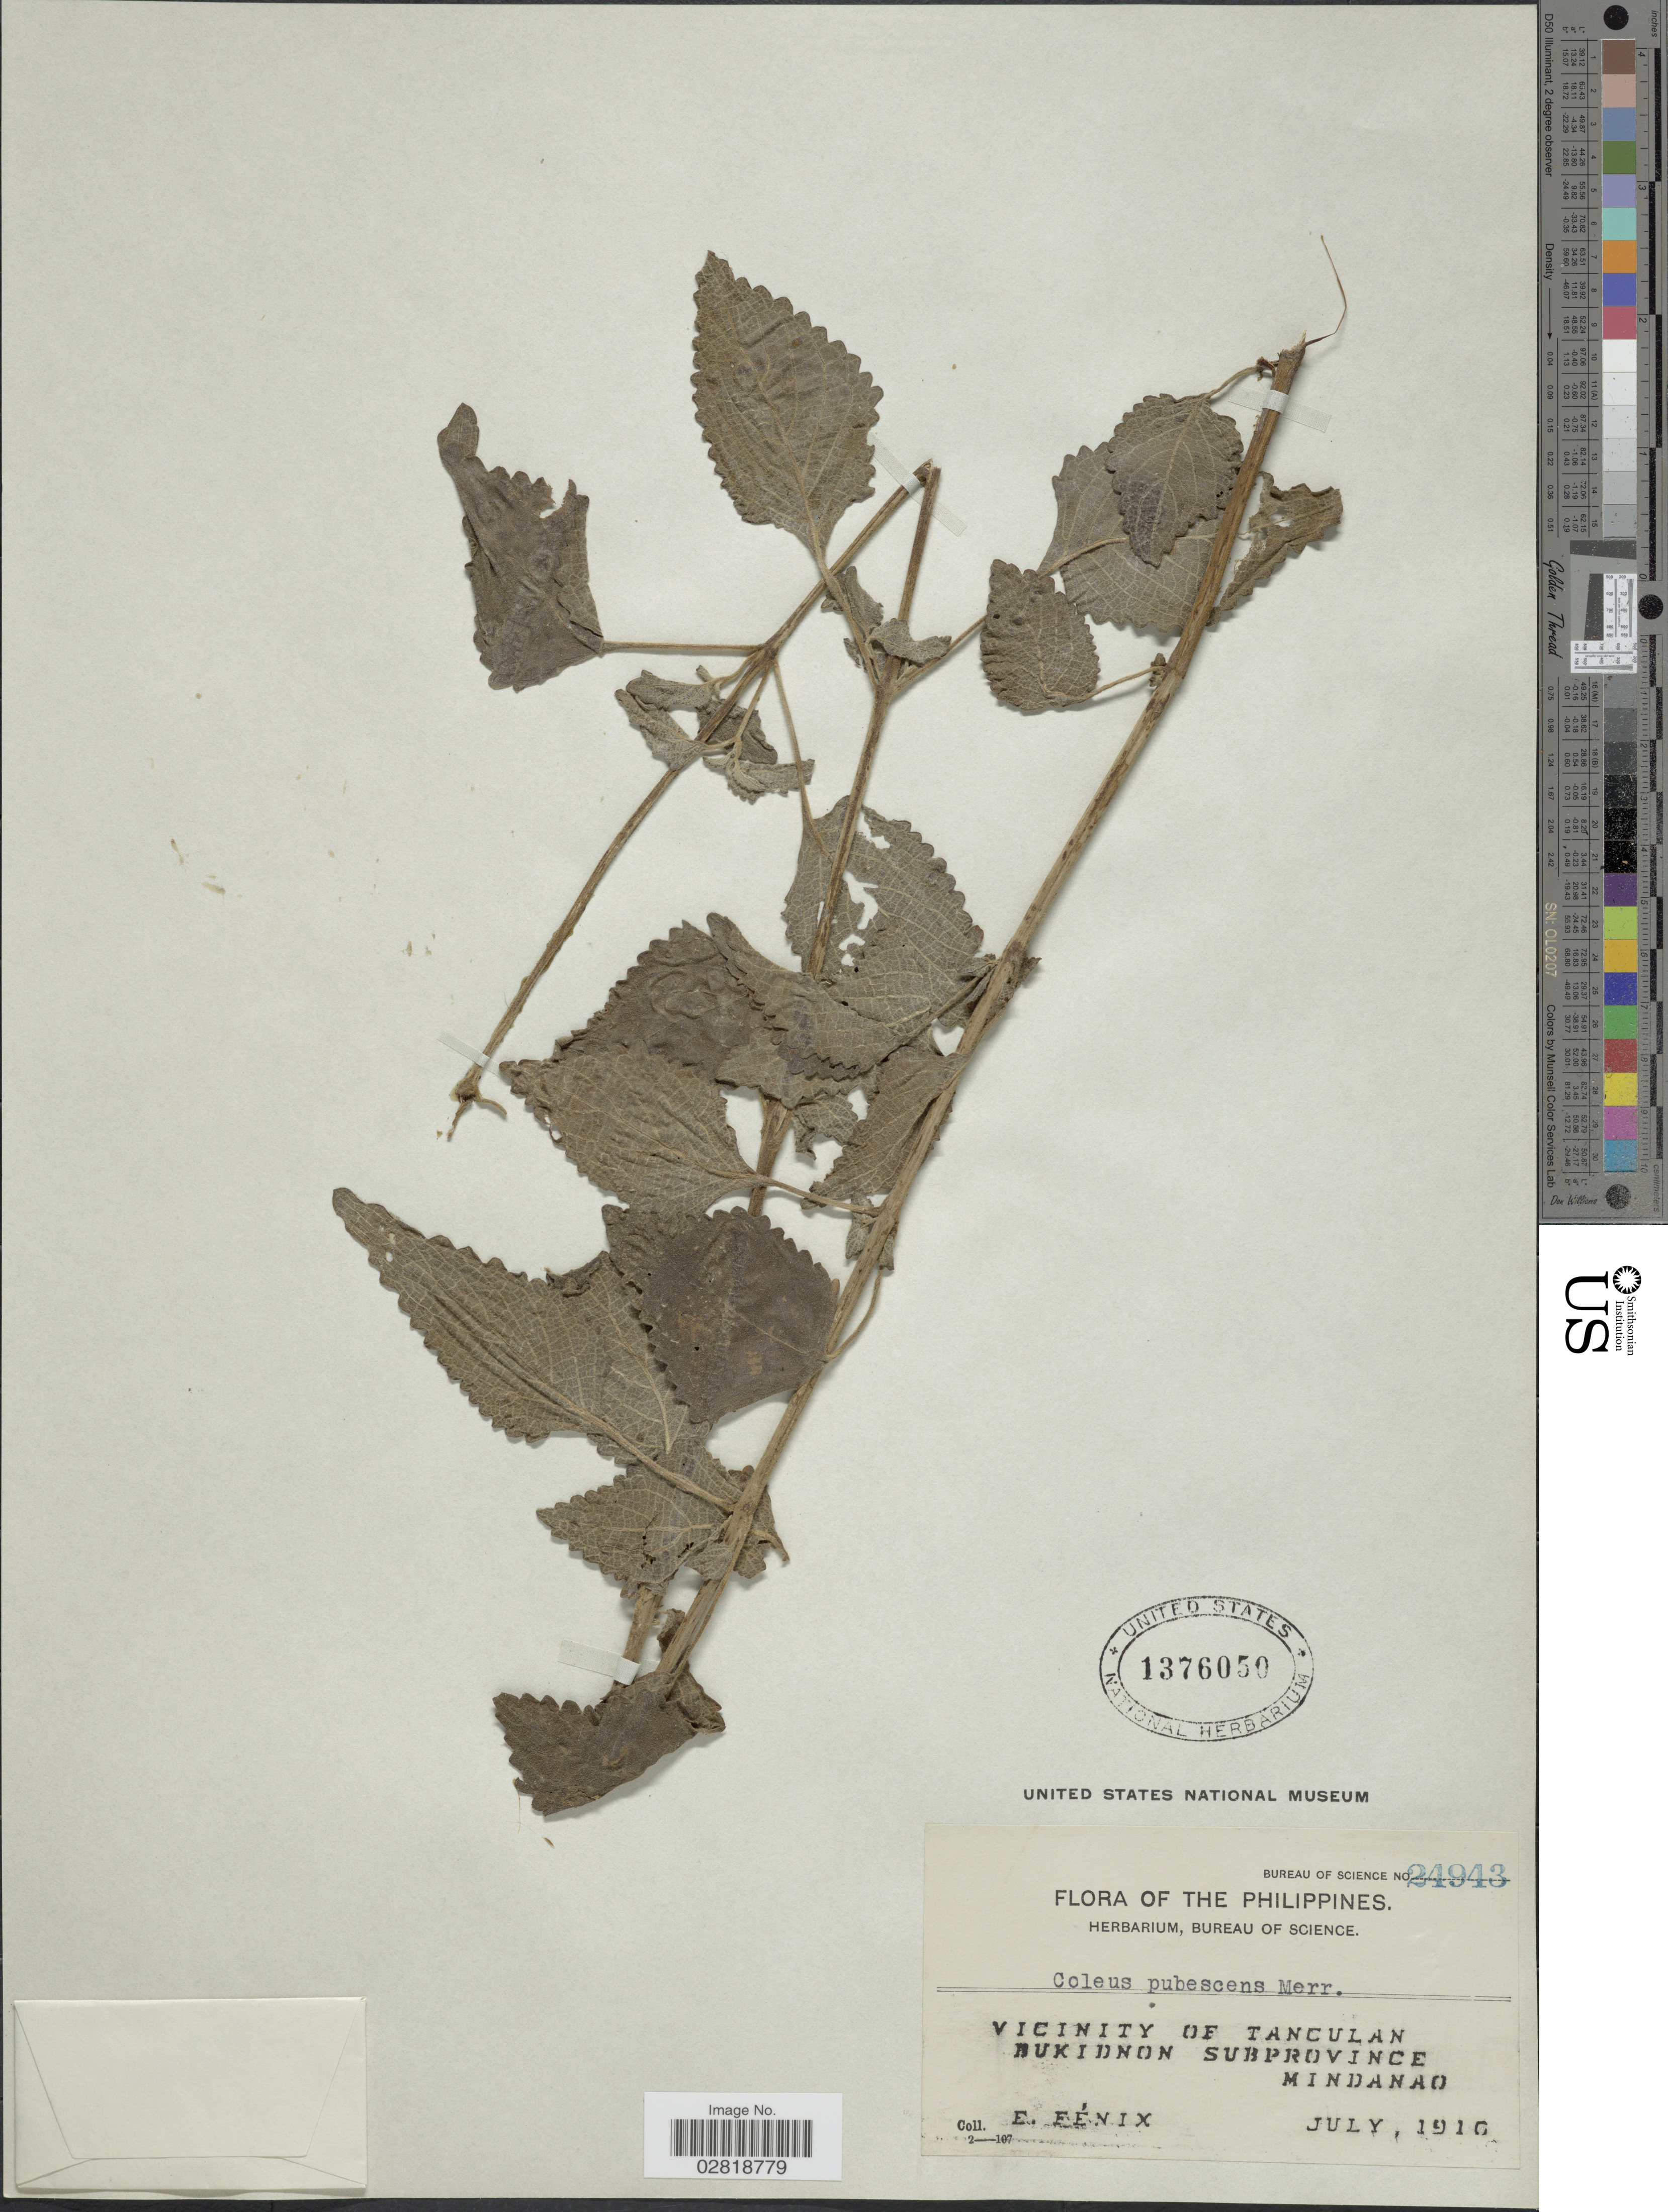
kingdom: Plantae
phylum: Tracheophyta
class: Magnoliopsida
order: Lamiales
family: Lamiaceae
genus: Plectranthus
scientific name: Plectranthus scutellarioides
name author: (L.) R. Br.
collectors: E. Fénix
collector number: Bureau of Science 24943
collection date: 1910-07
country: Philippines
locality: Vicinity of Tanculan. Bukidnon Subprovince. Mindanao.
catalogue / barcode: US 1376050